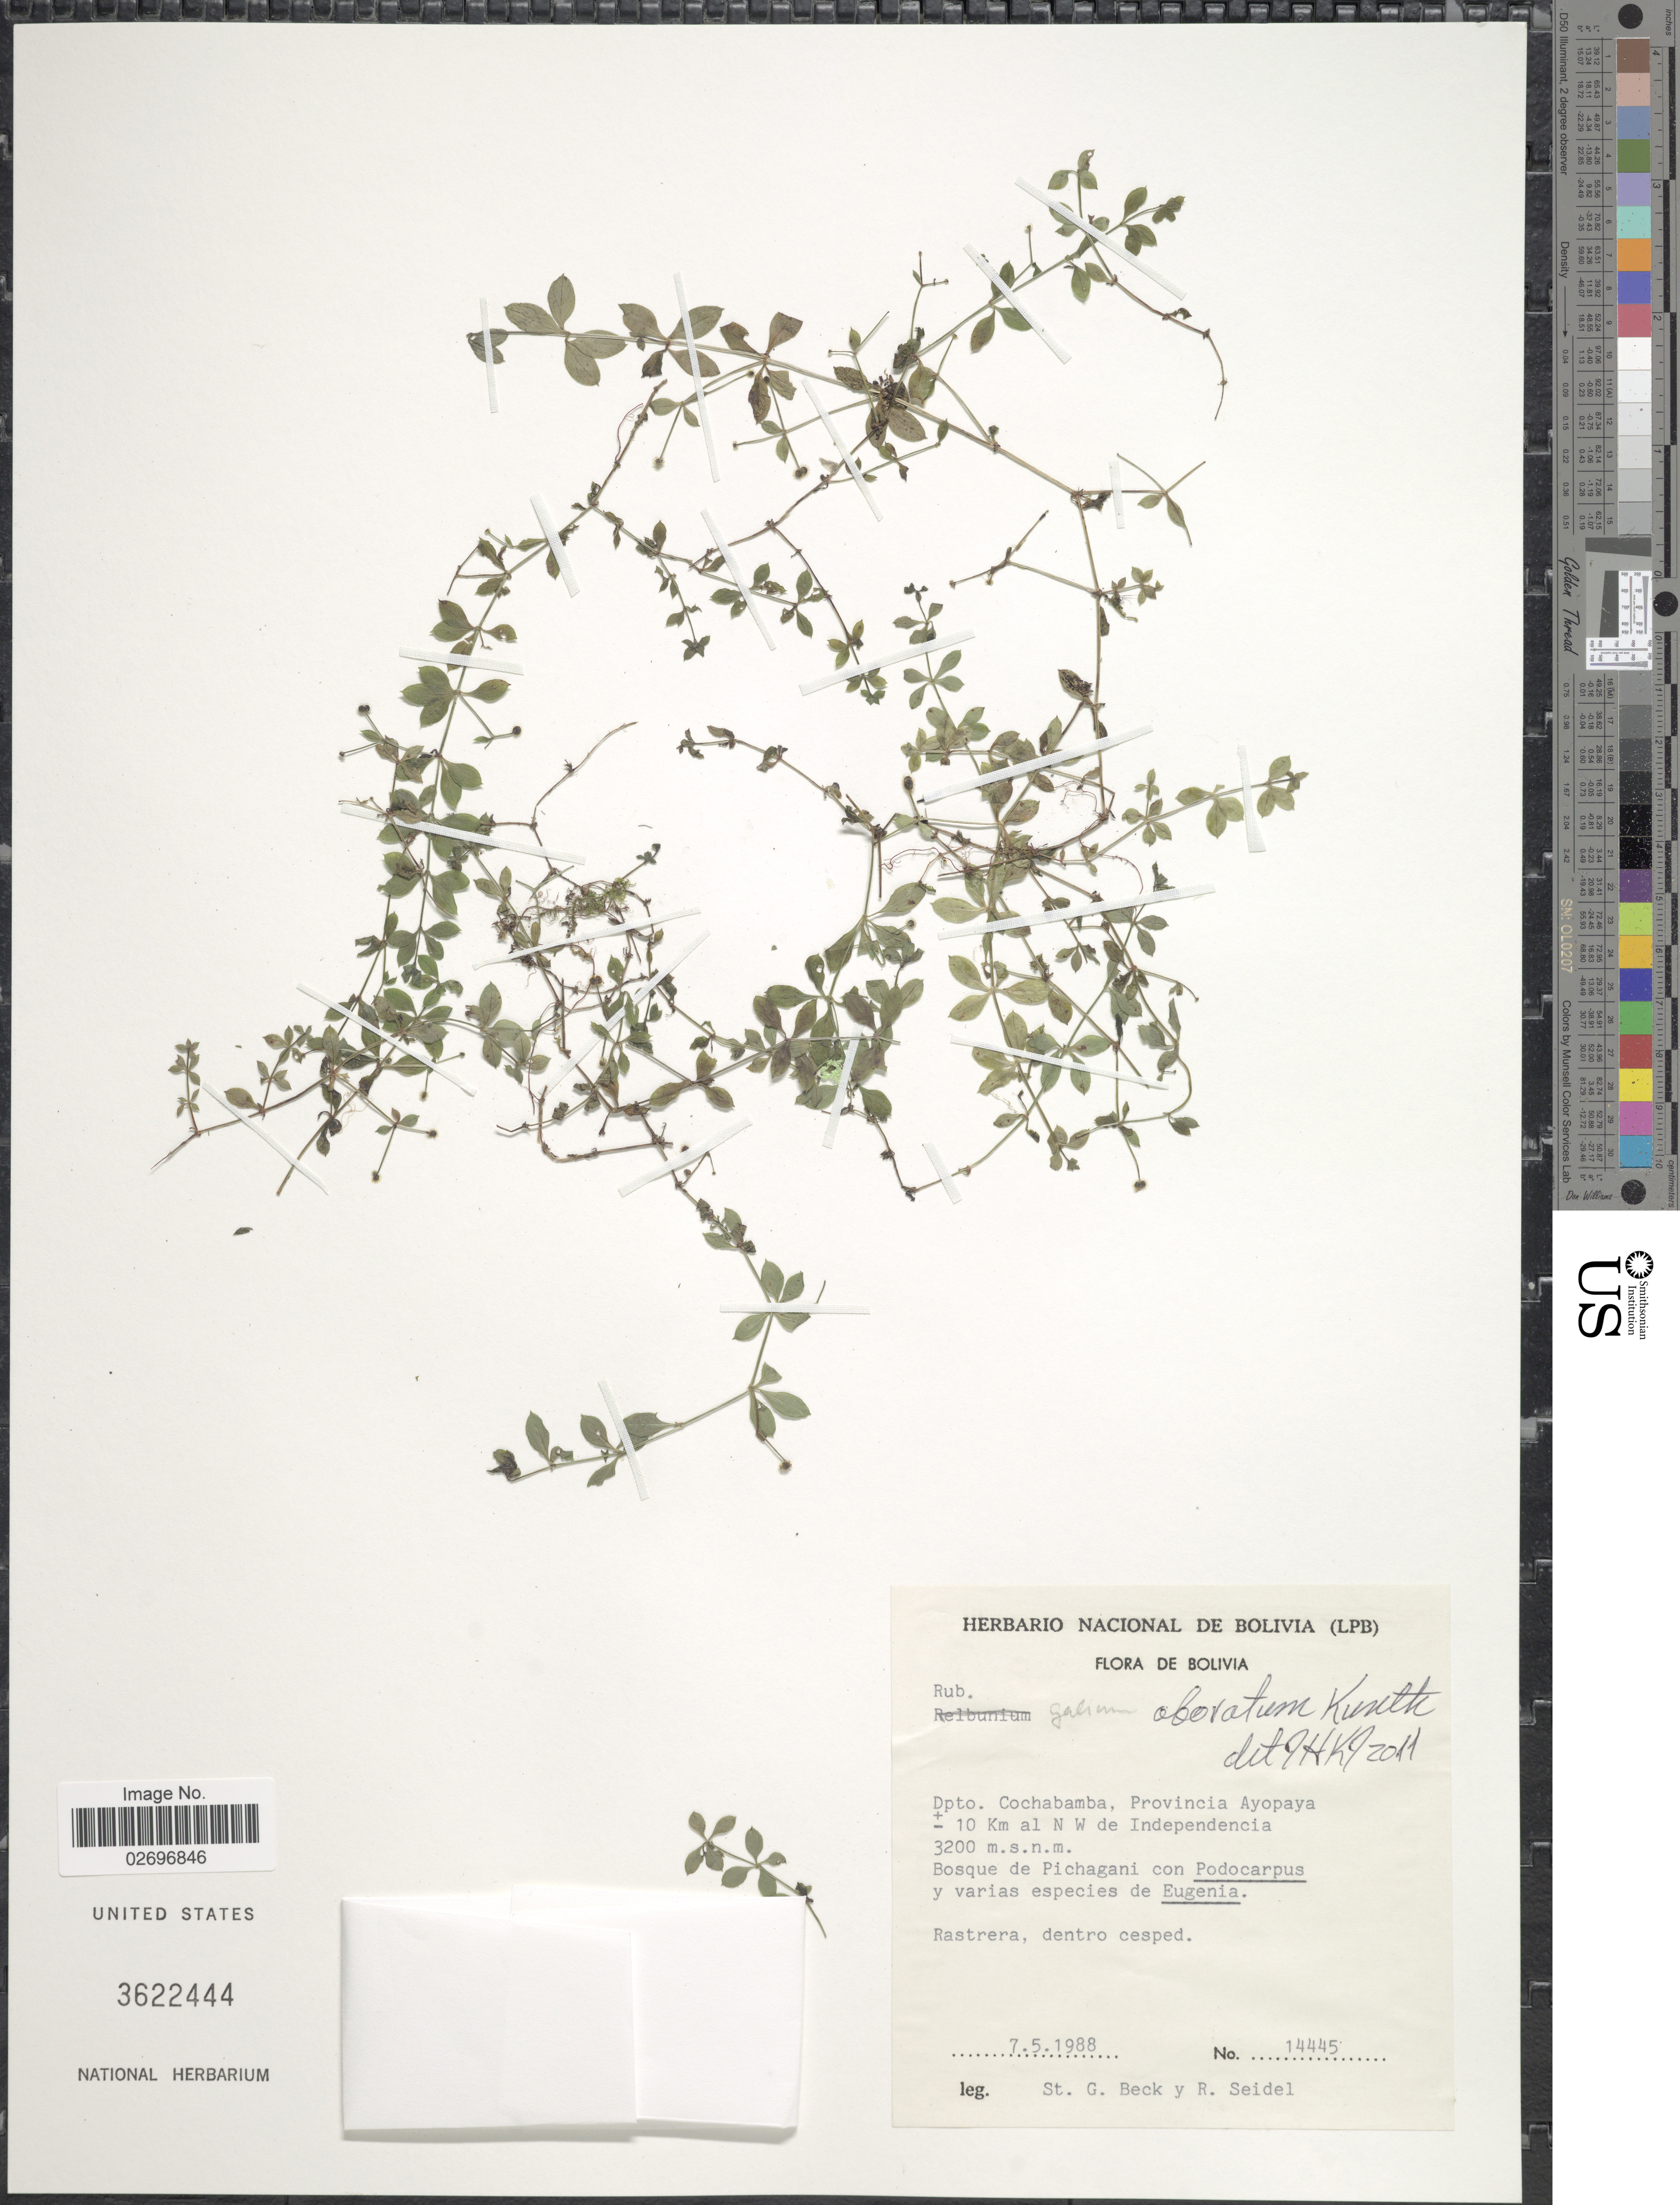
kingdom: Plantae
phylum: Tracheophyta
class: Magnoliopsida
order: Gentianales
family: Rubiaceae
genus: Galium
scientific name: Galium obovatum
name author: Kunth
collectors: S. G. Beck & R. Seidel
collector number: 14445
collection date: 1988-05-07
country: Bolivia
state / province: Cochabamba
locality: Provincia Ayopaya, +/- 10 km al NW de Independencia, Bosque de Pichagani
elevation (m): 3200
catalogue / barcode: US 3622444